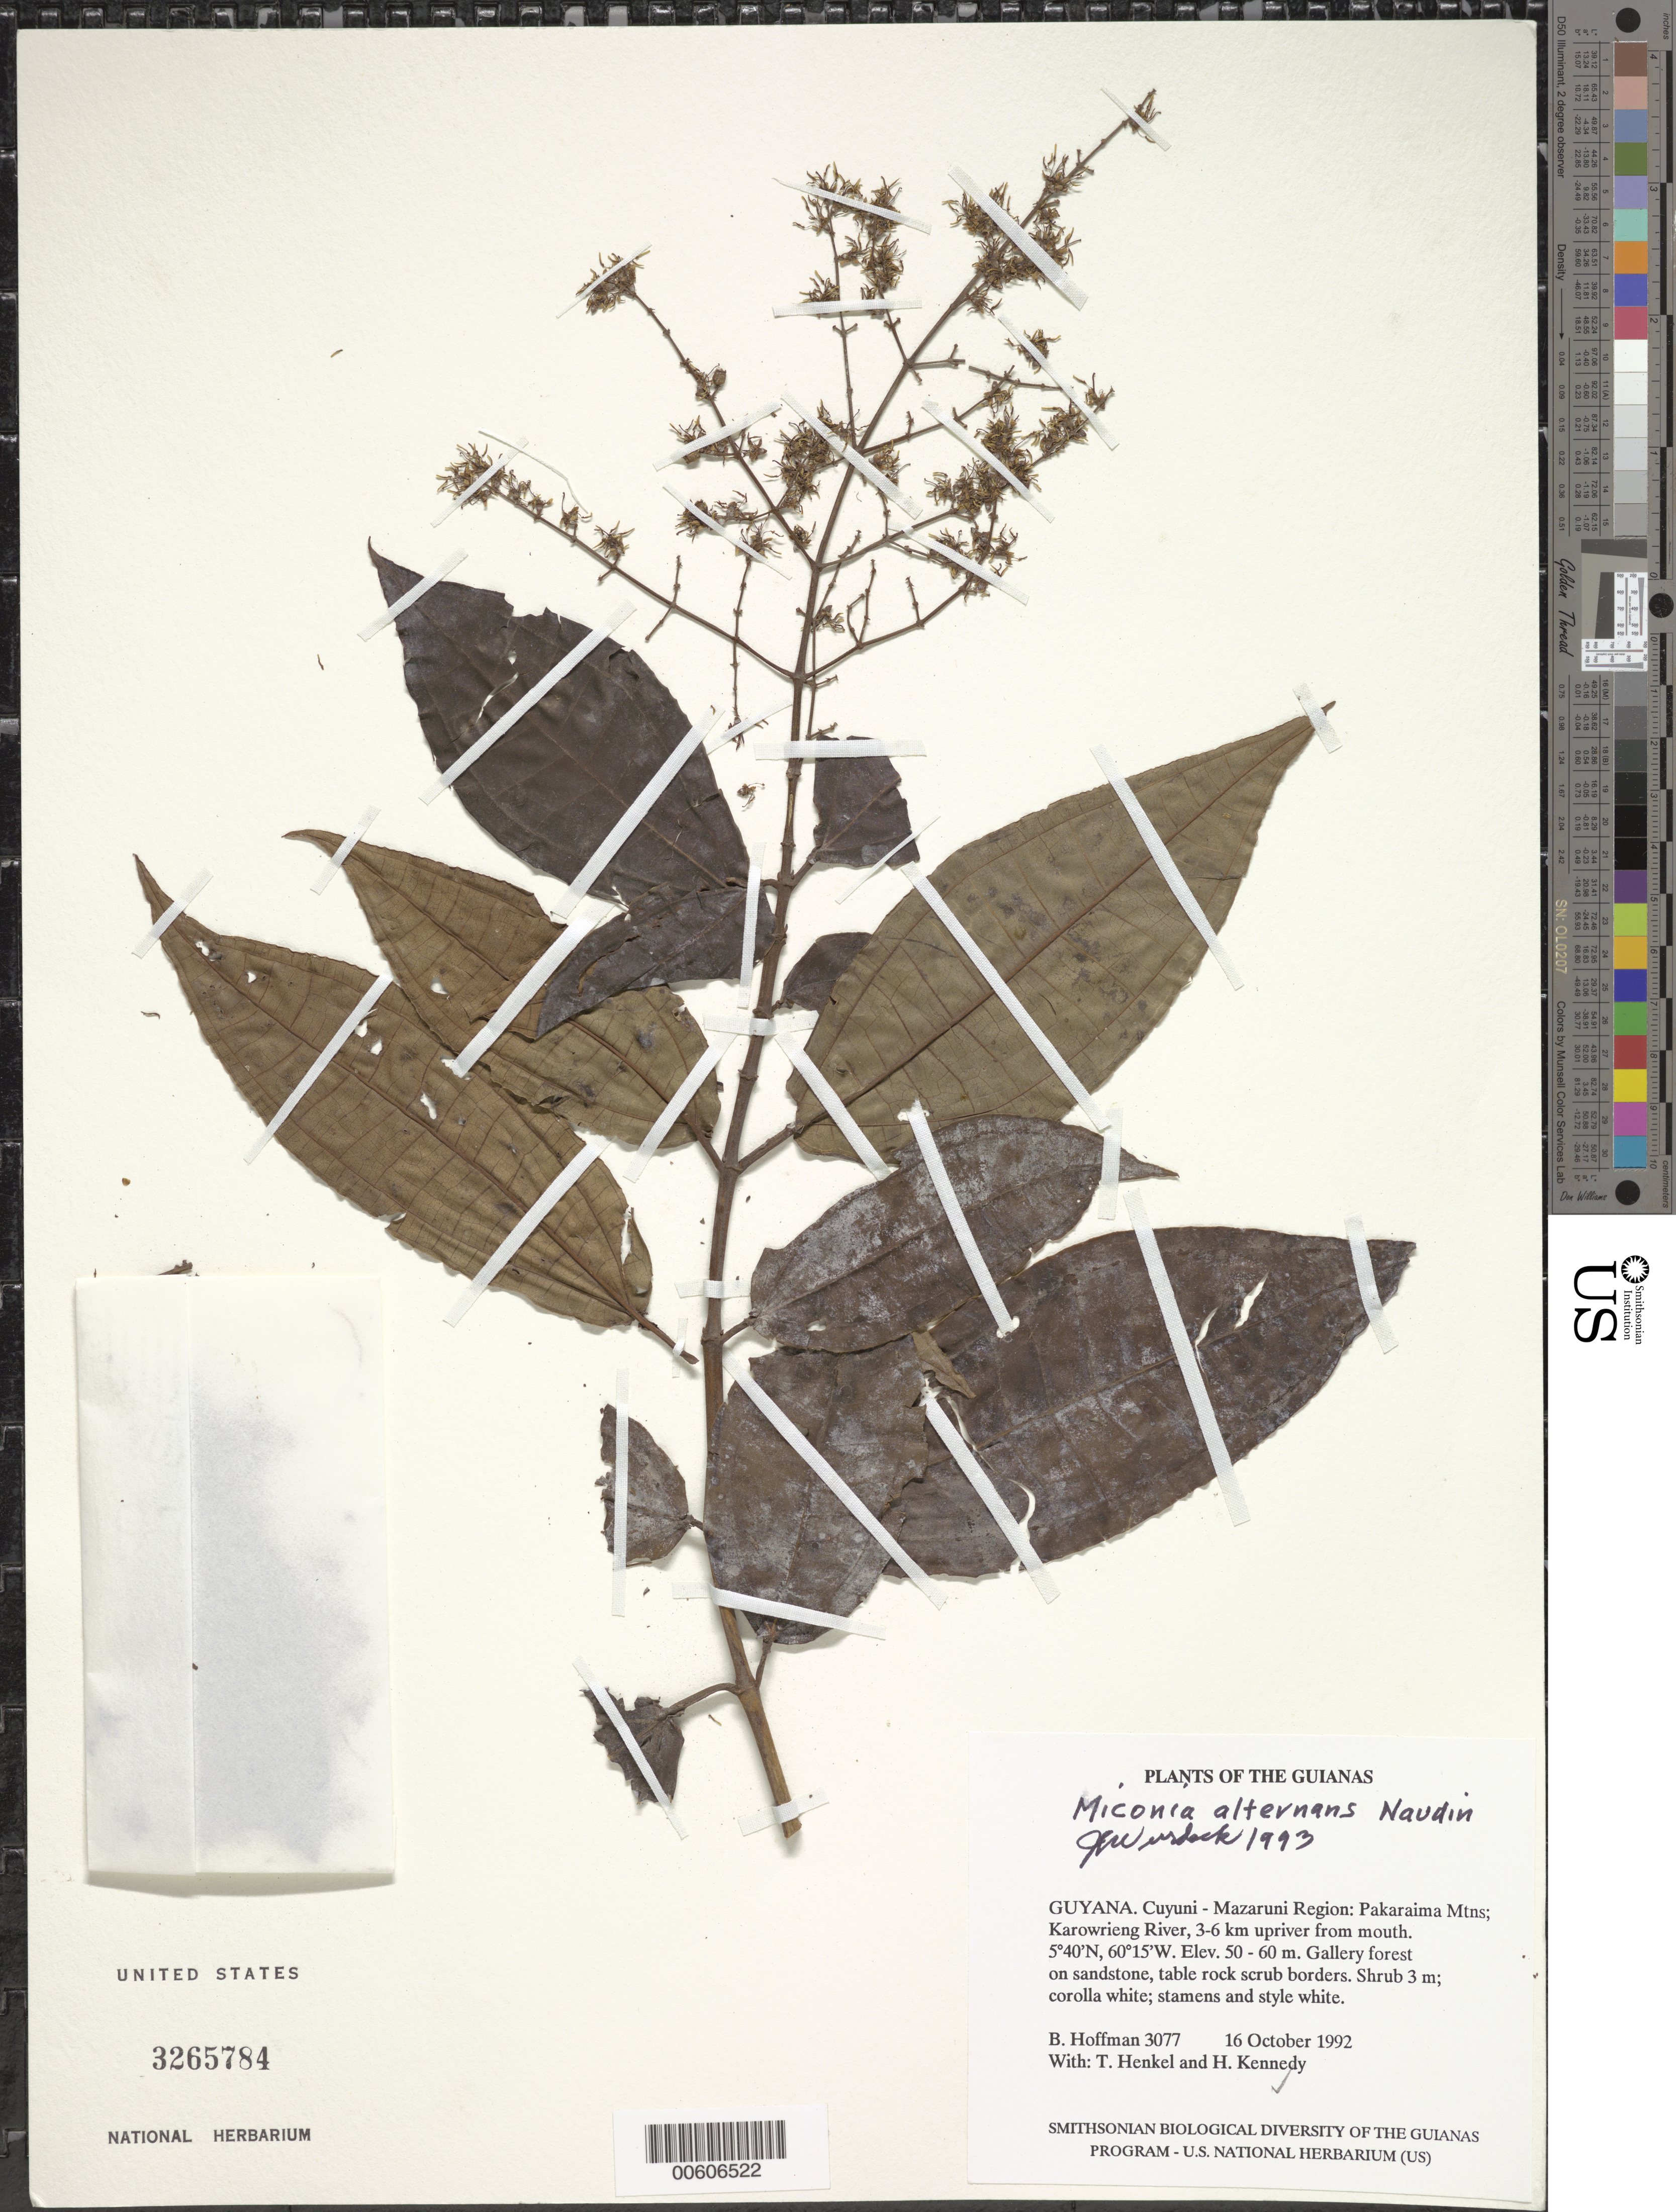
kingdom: Plantae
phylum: Tracheophyta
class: Magnoliopsida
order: Myrtales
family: Melastomataceae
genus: Miconia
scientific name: Miconia alternans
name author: Naudin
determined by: Wurdack, John J., (US), US (UNITED STATES)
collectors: B. Hoffman, T. Henkel & H. Kennedy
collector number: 3077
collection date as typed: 16 October 1992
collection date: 1992-10-16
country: Guyana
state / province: Cuyuni-Mazaruni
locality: Pakaraima Mountains; Karowrieng River, 3-6 km upriver from mouth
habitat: Gallery forest on sandstone, table rock scrub borders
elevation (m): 50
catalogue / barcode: US 3265784